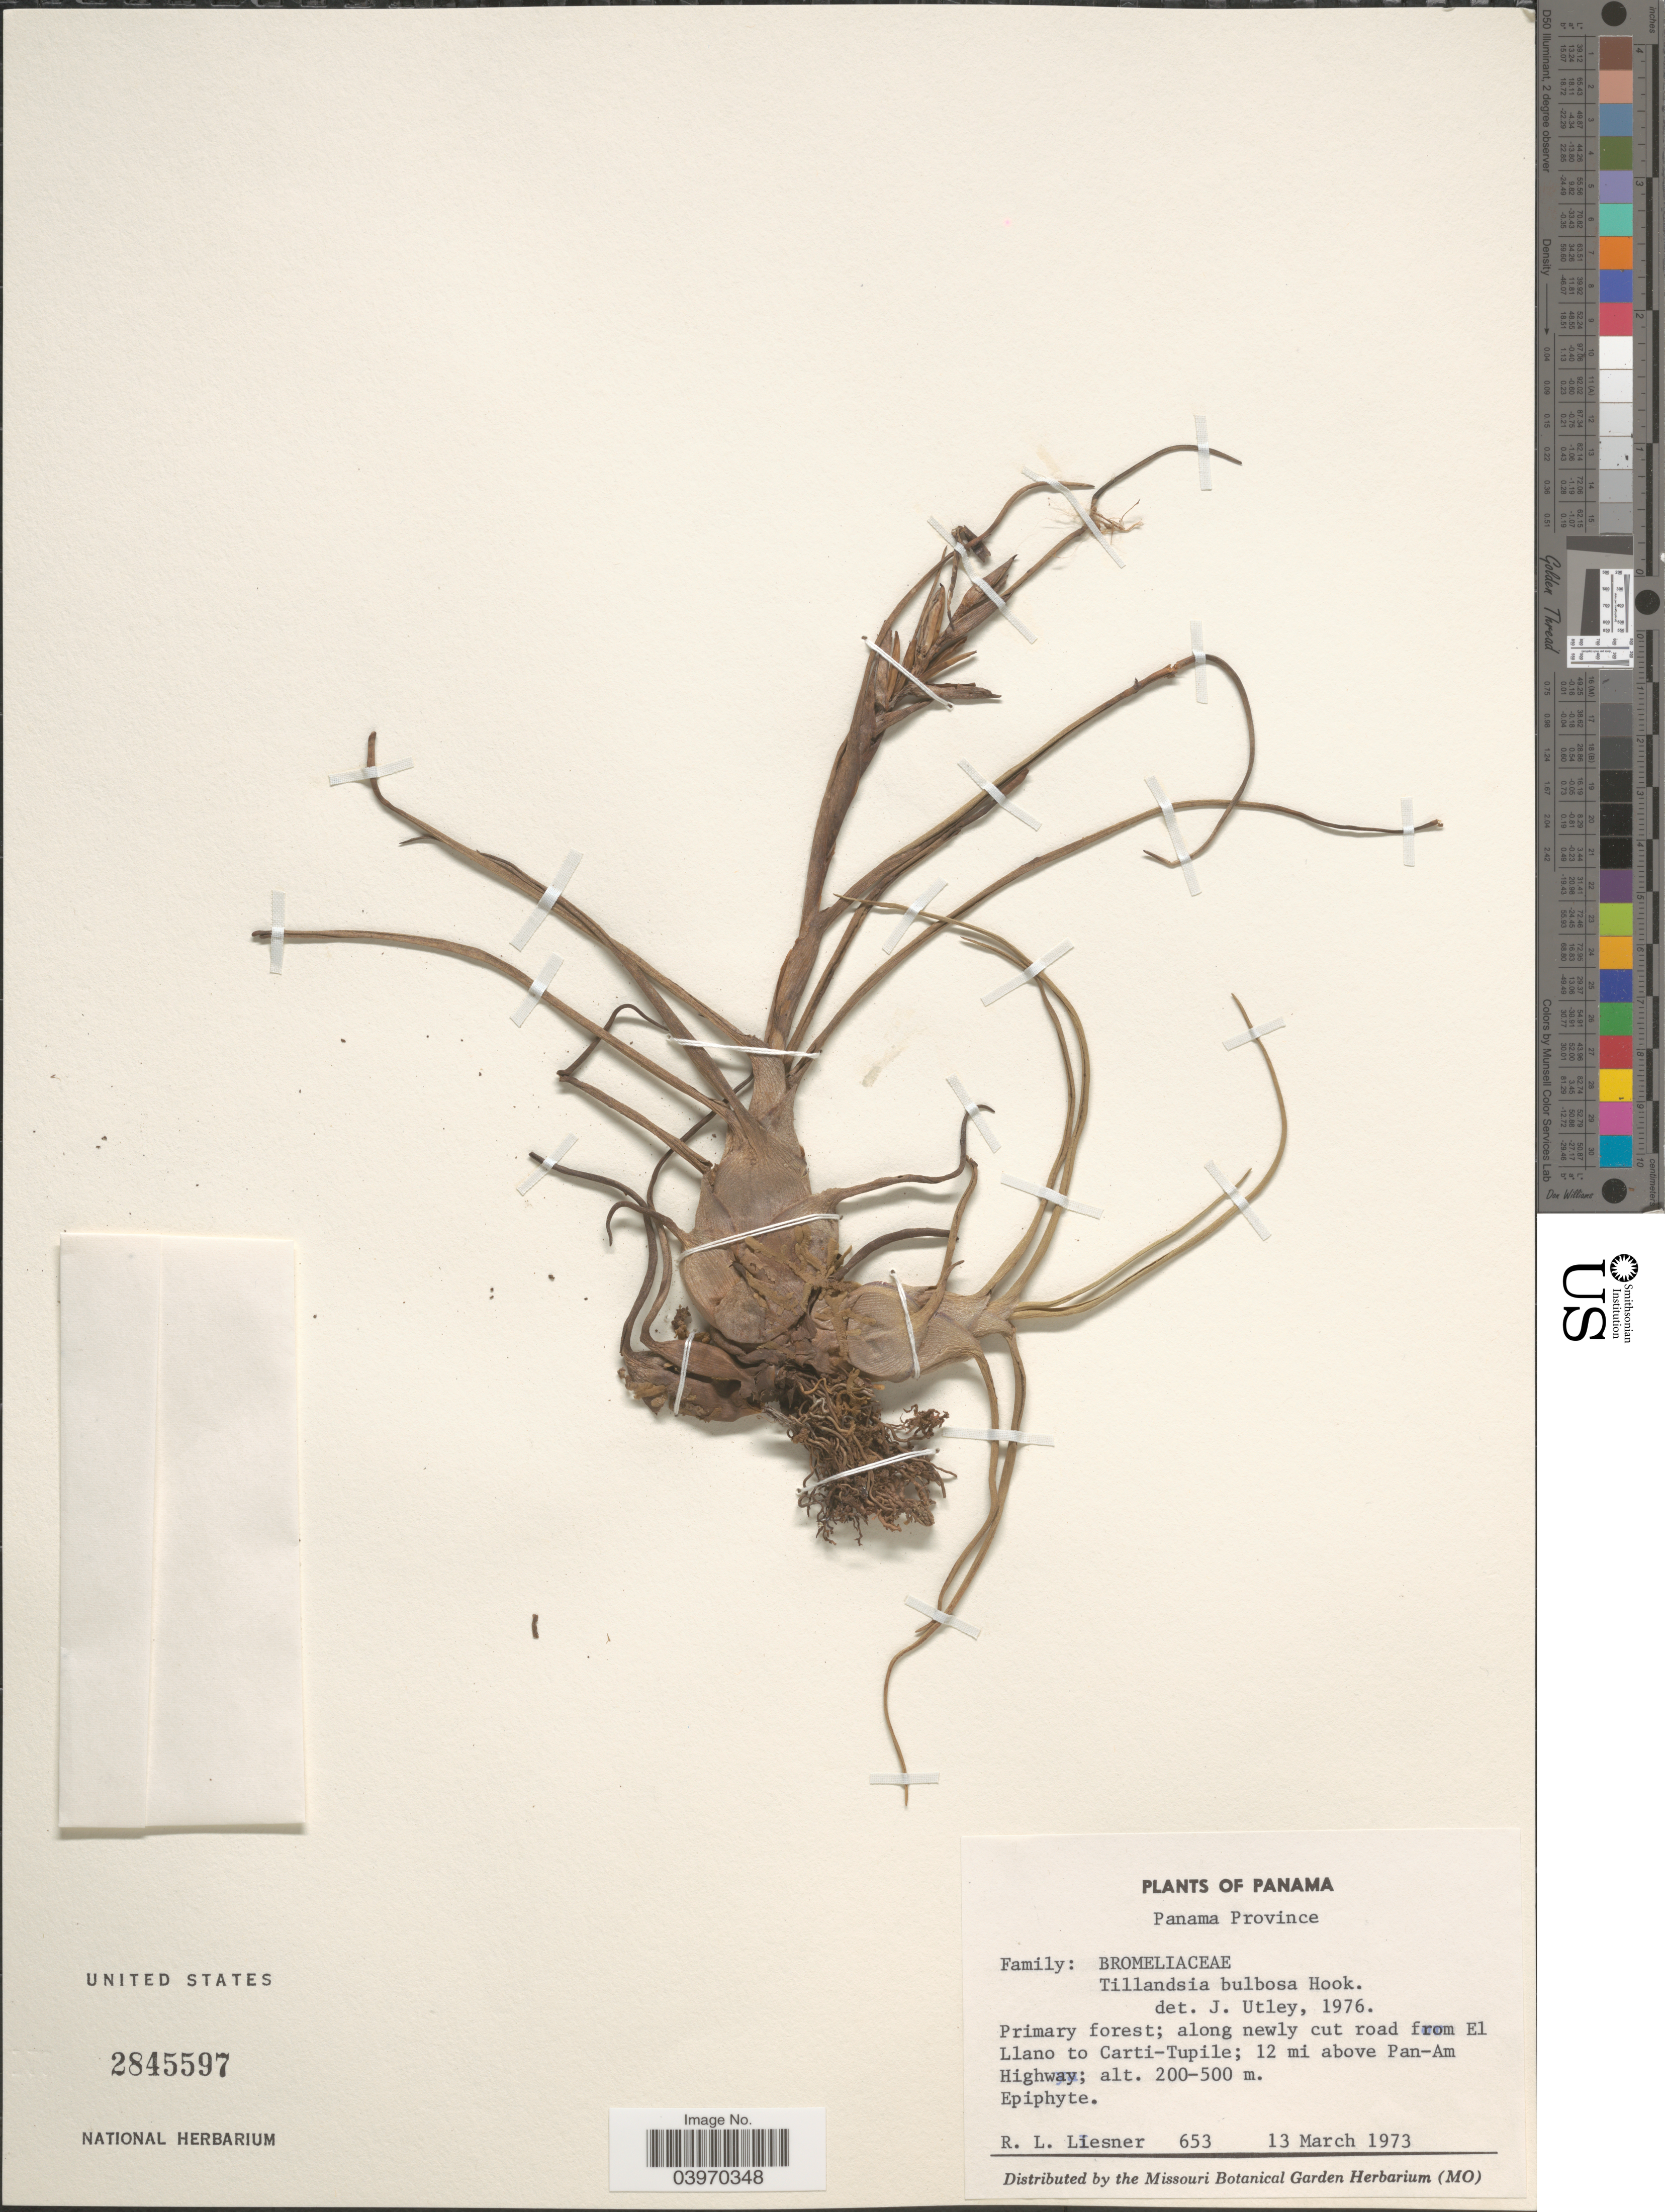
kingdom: Plantae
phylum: Tracheophyta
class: Liliopsida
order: Poales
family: Bromeliaceae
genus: Tillandsia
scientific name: Tillandsia bulbosa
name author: Hook.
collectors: R. L. Liesner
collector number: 653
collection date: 1973-03-13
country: Panama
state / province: Panamá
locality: Along newly cut road from El Llano to Carti-Tupile; 12 mi above Pan-Am Highway.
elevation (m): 200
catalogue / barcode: US 2845597